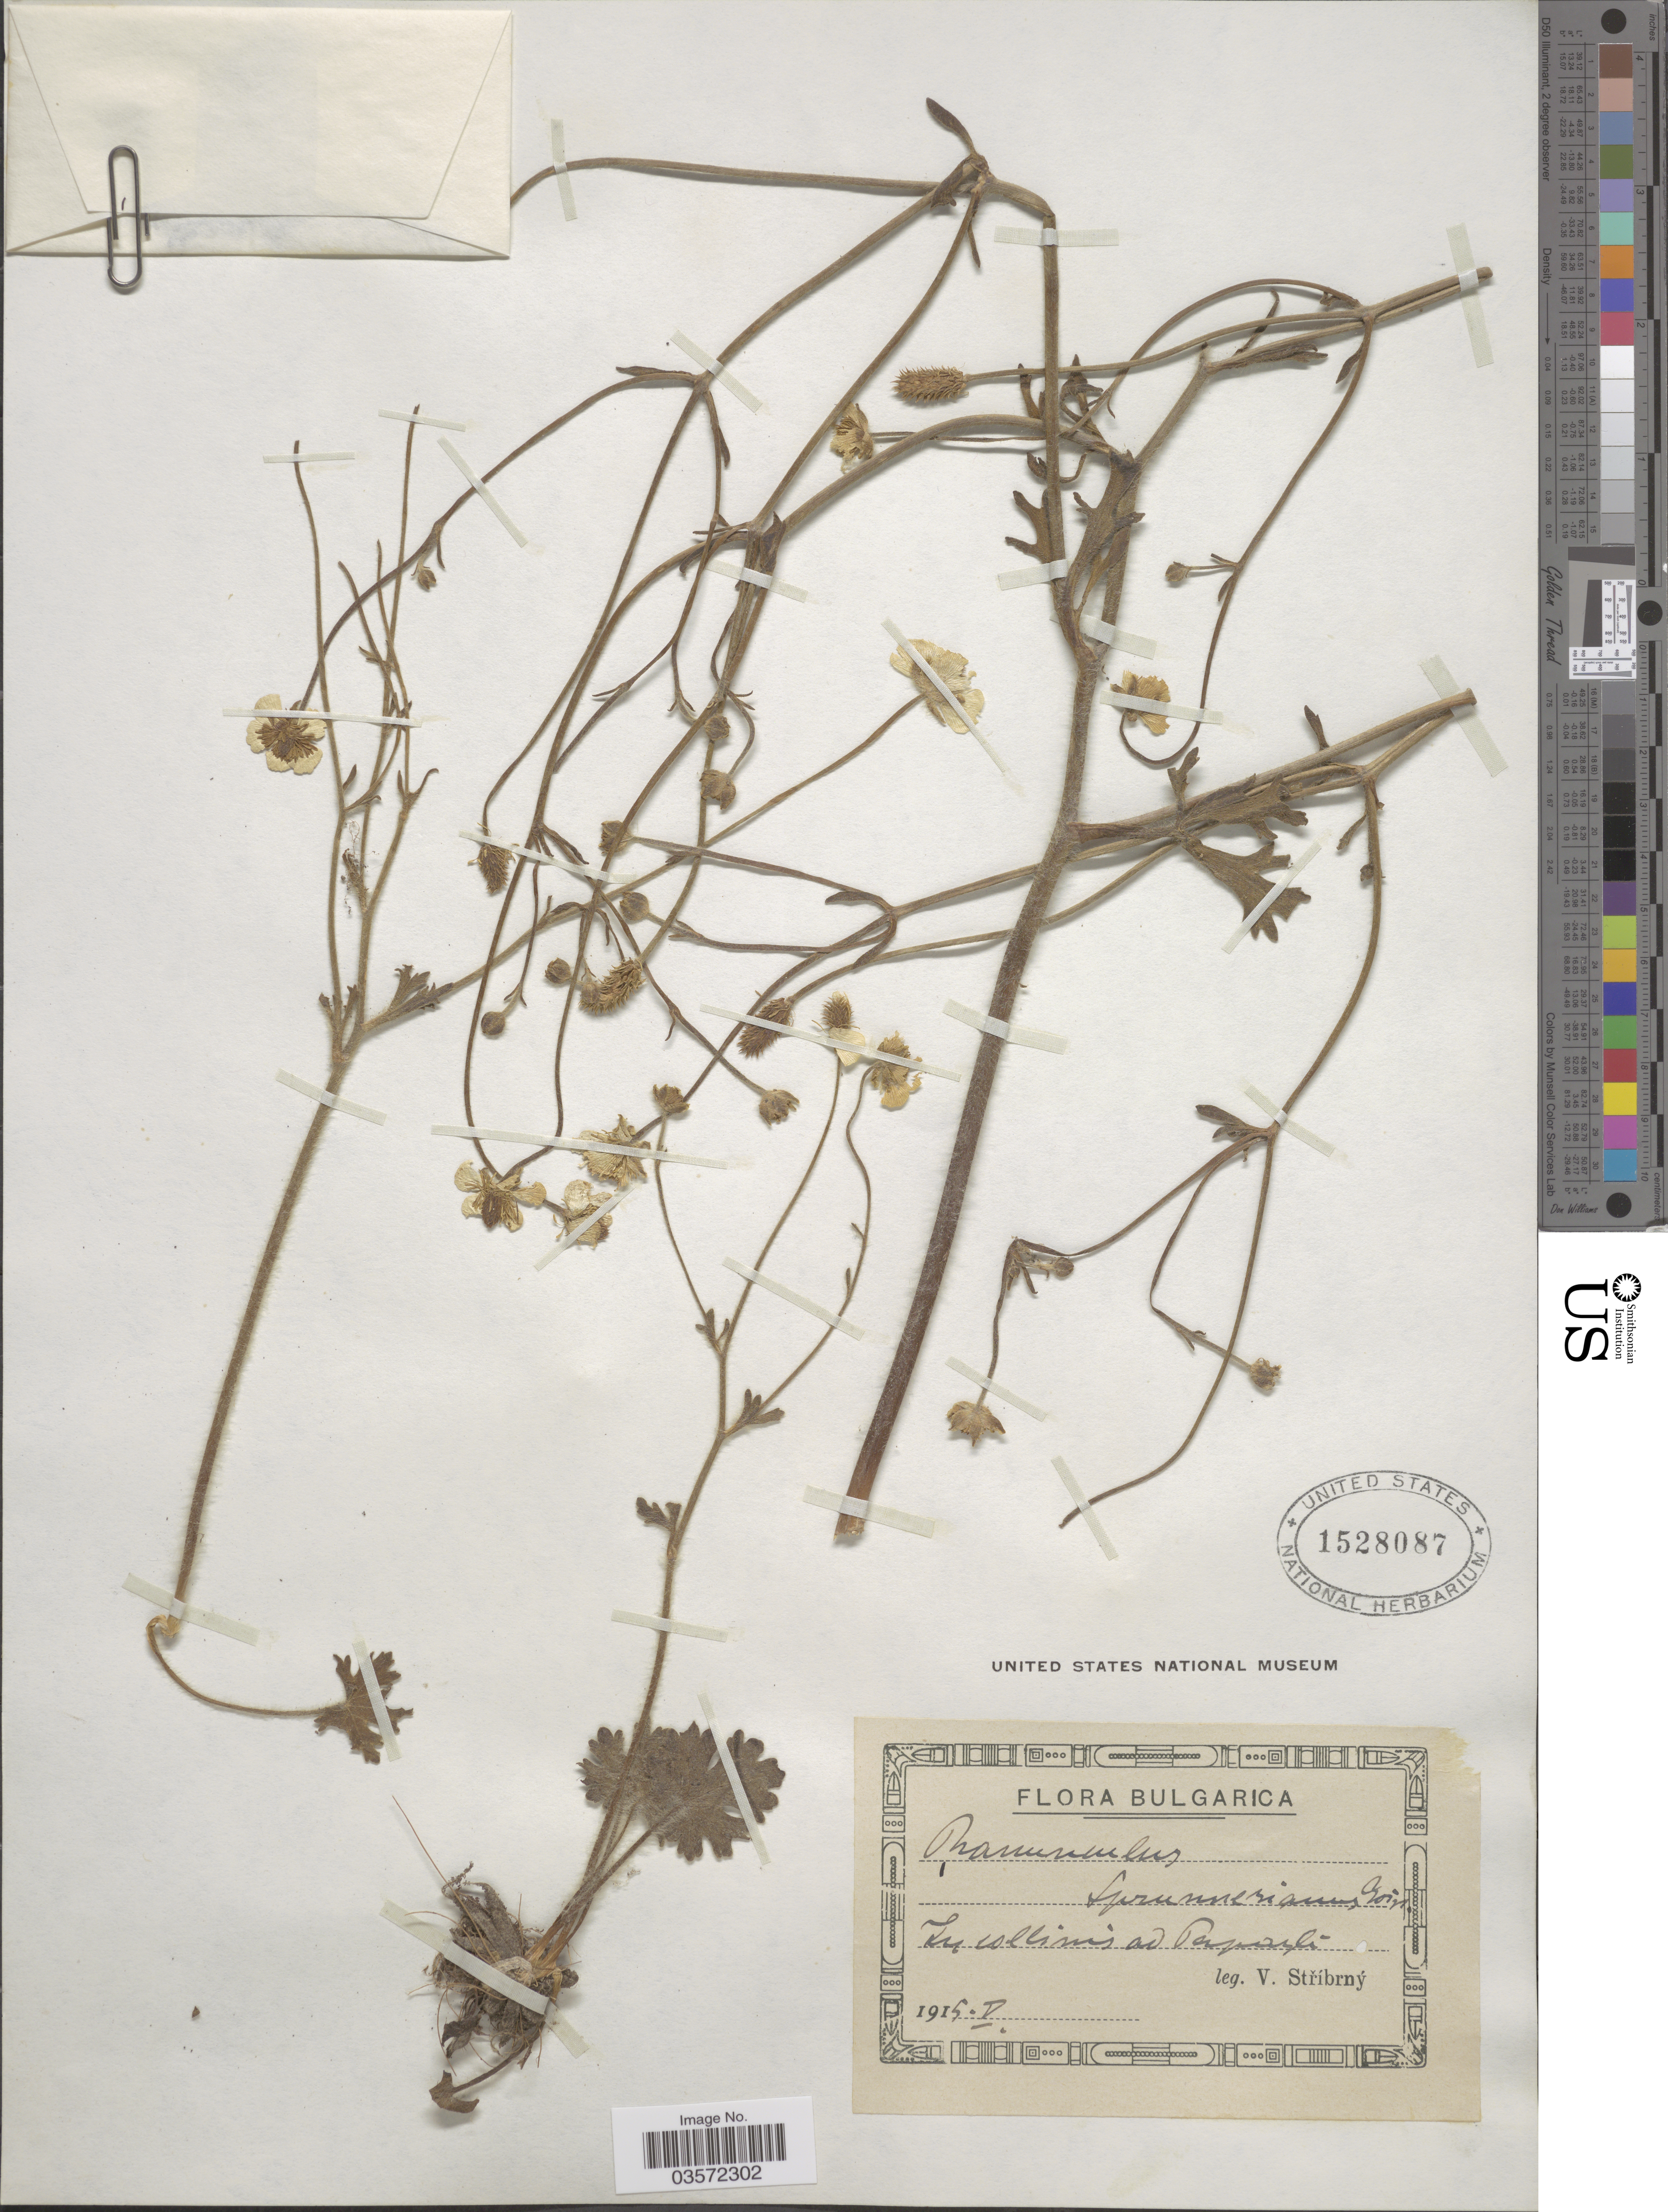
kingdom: Plantae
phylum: Tracheophyta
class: Magnoliopsida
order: Ranunculales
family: Ranunculaceae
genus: Ranunculus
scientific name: Ranunculus sprunerianus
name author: Boiss.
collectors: V. Stribrny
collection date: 1915-05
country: Bulgaria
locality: In collinis ad Paparli [interpreted].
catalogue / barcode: US 1528087